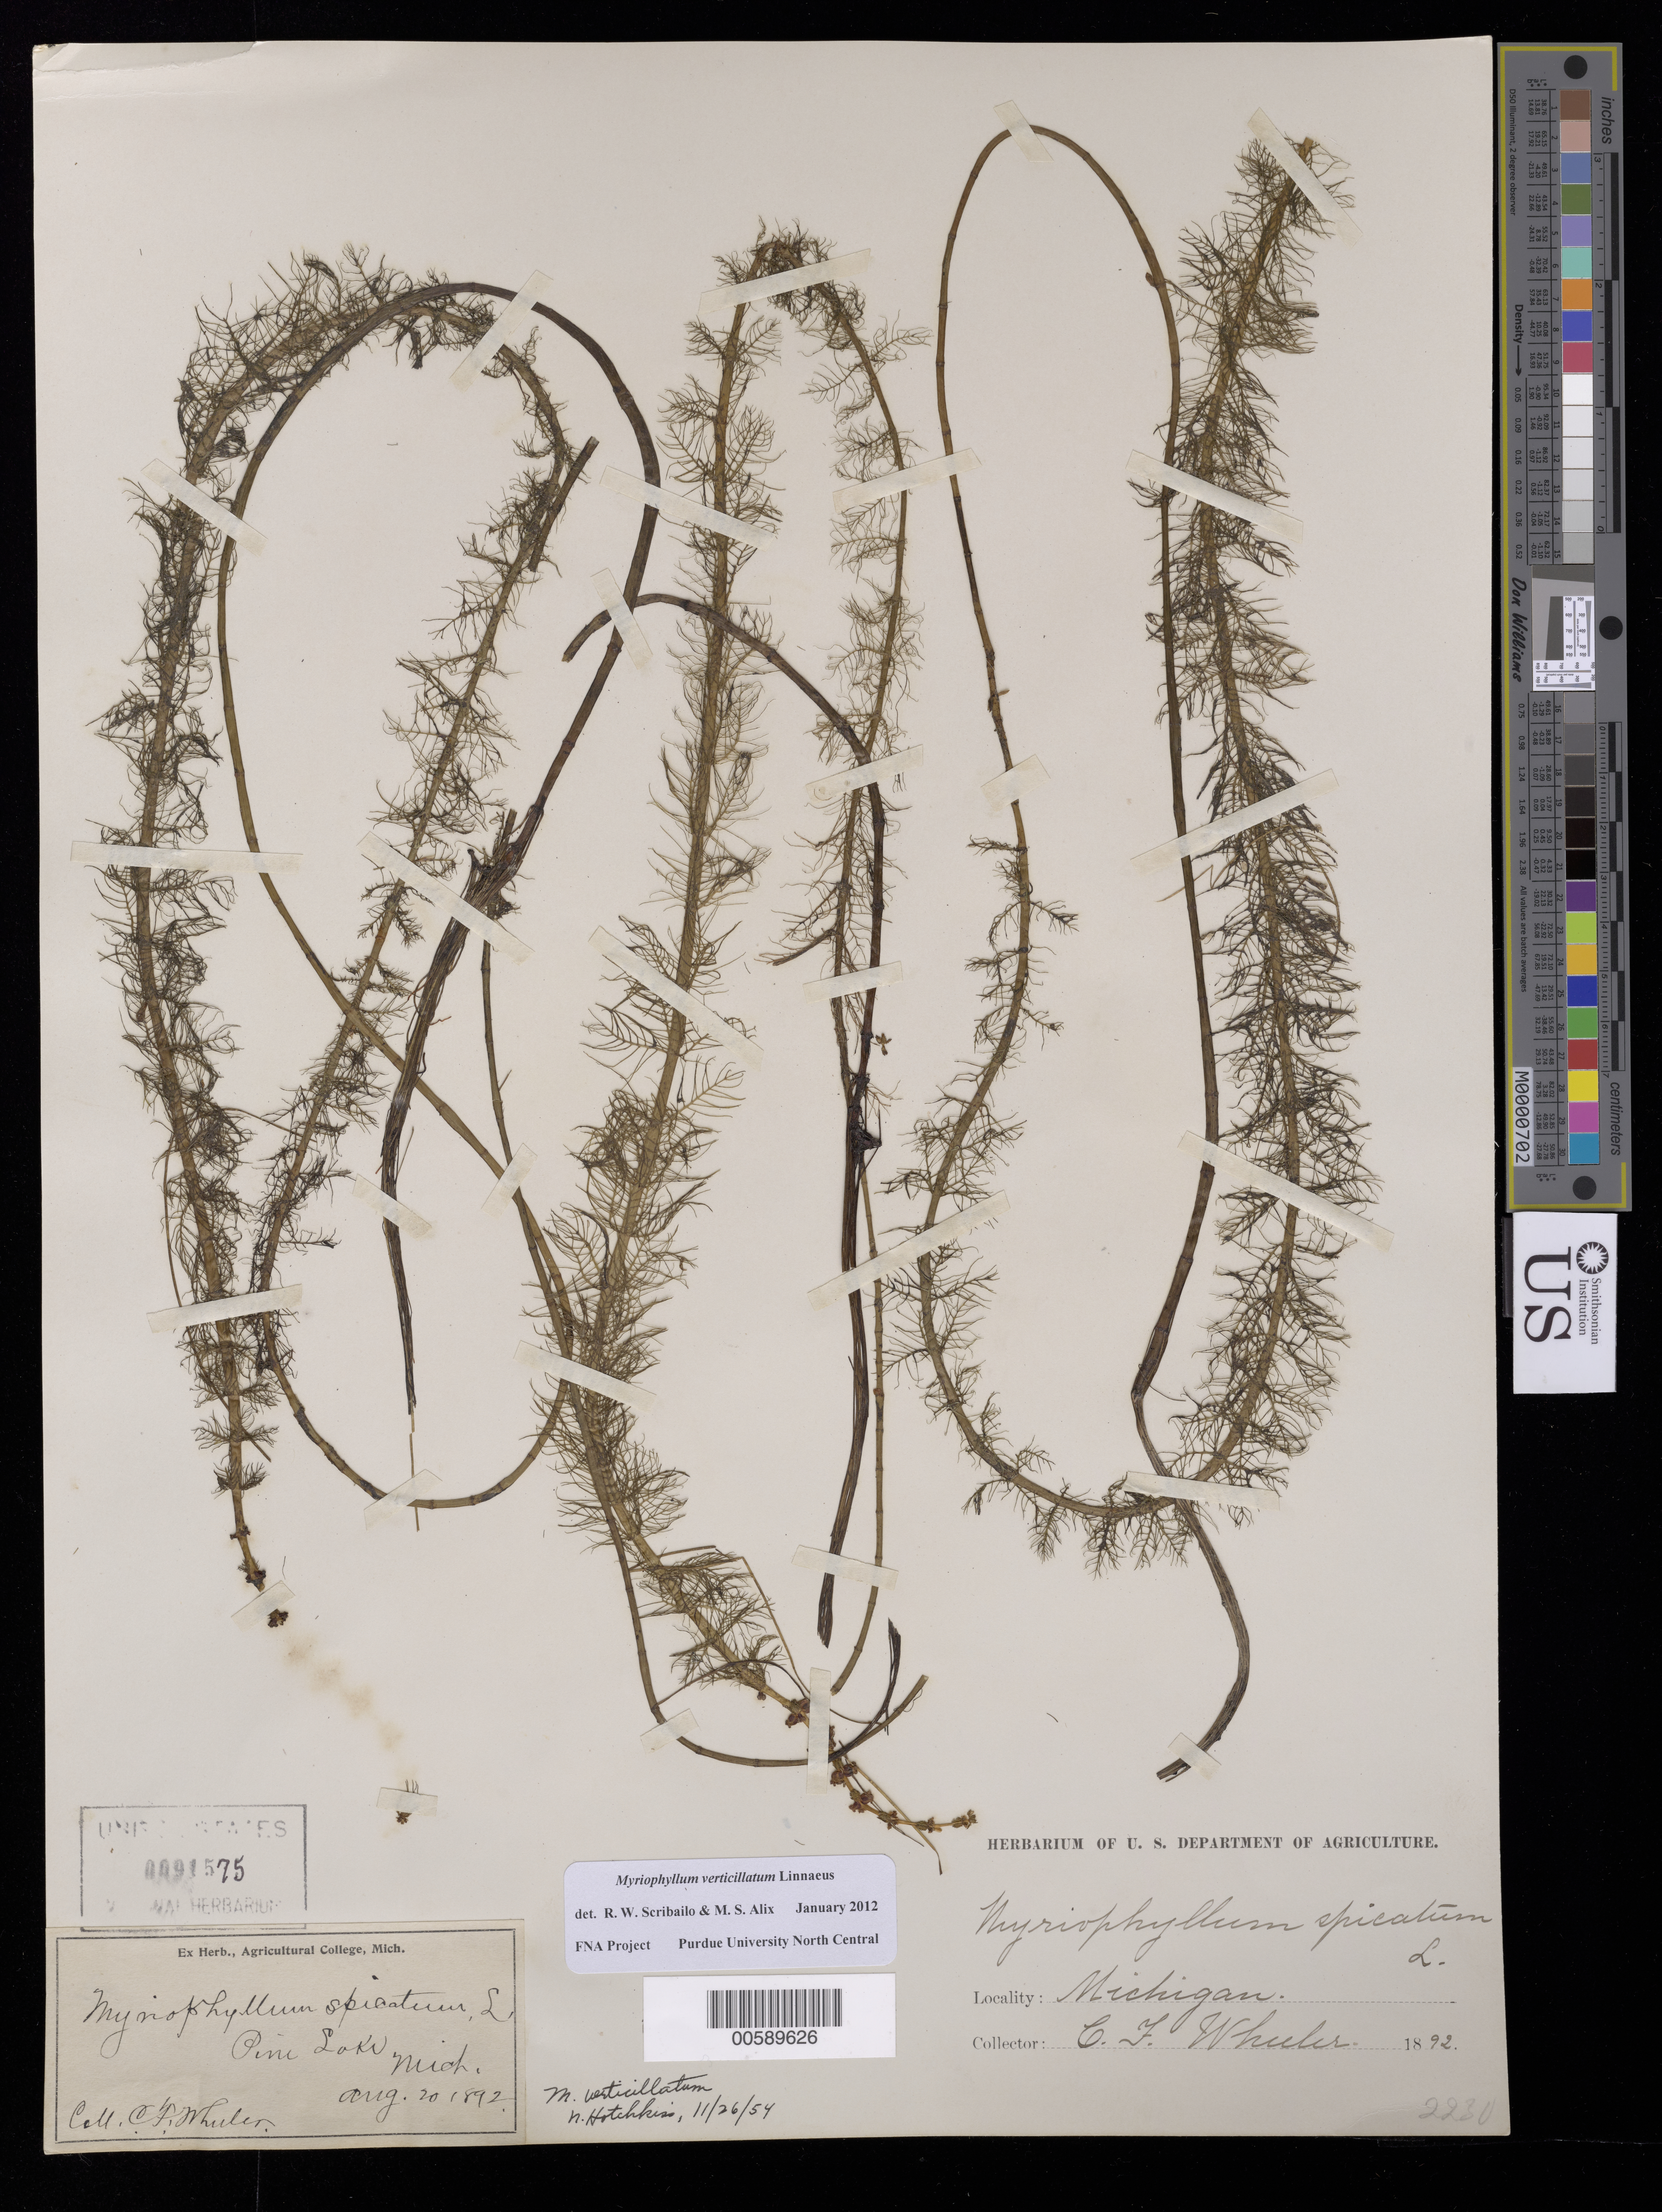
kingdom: Plantae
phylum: Tracheophyta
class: Magnoliopsida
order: Saxifragales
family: Haloragaceae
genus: Myriophyllum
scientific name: Myriophyllum verticillatum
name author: L.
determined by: Scribailo, R. W.; Alix, M. S.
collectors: C. Wheeler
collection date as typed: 20 Aug 1892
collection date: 1892-08-20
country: United States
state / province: Michigan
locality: Pine Lake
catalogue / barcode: US 91575